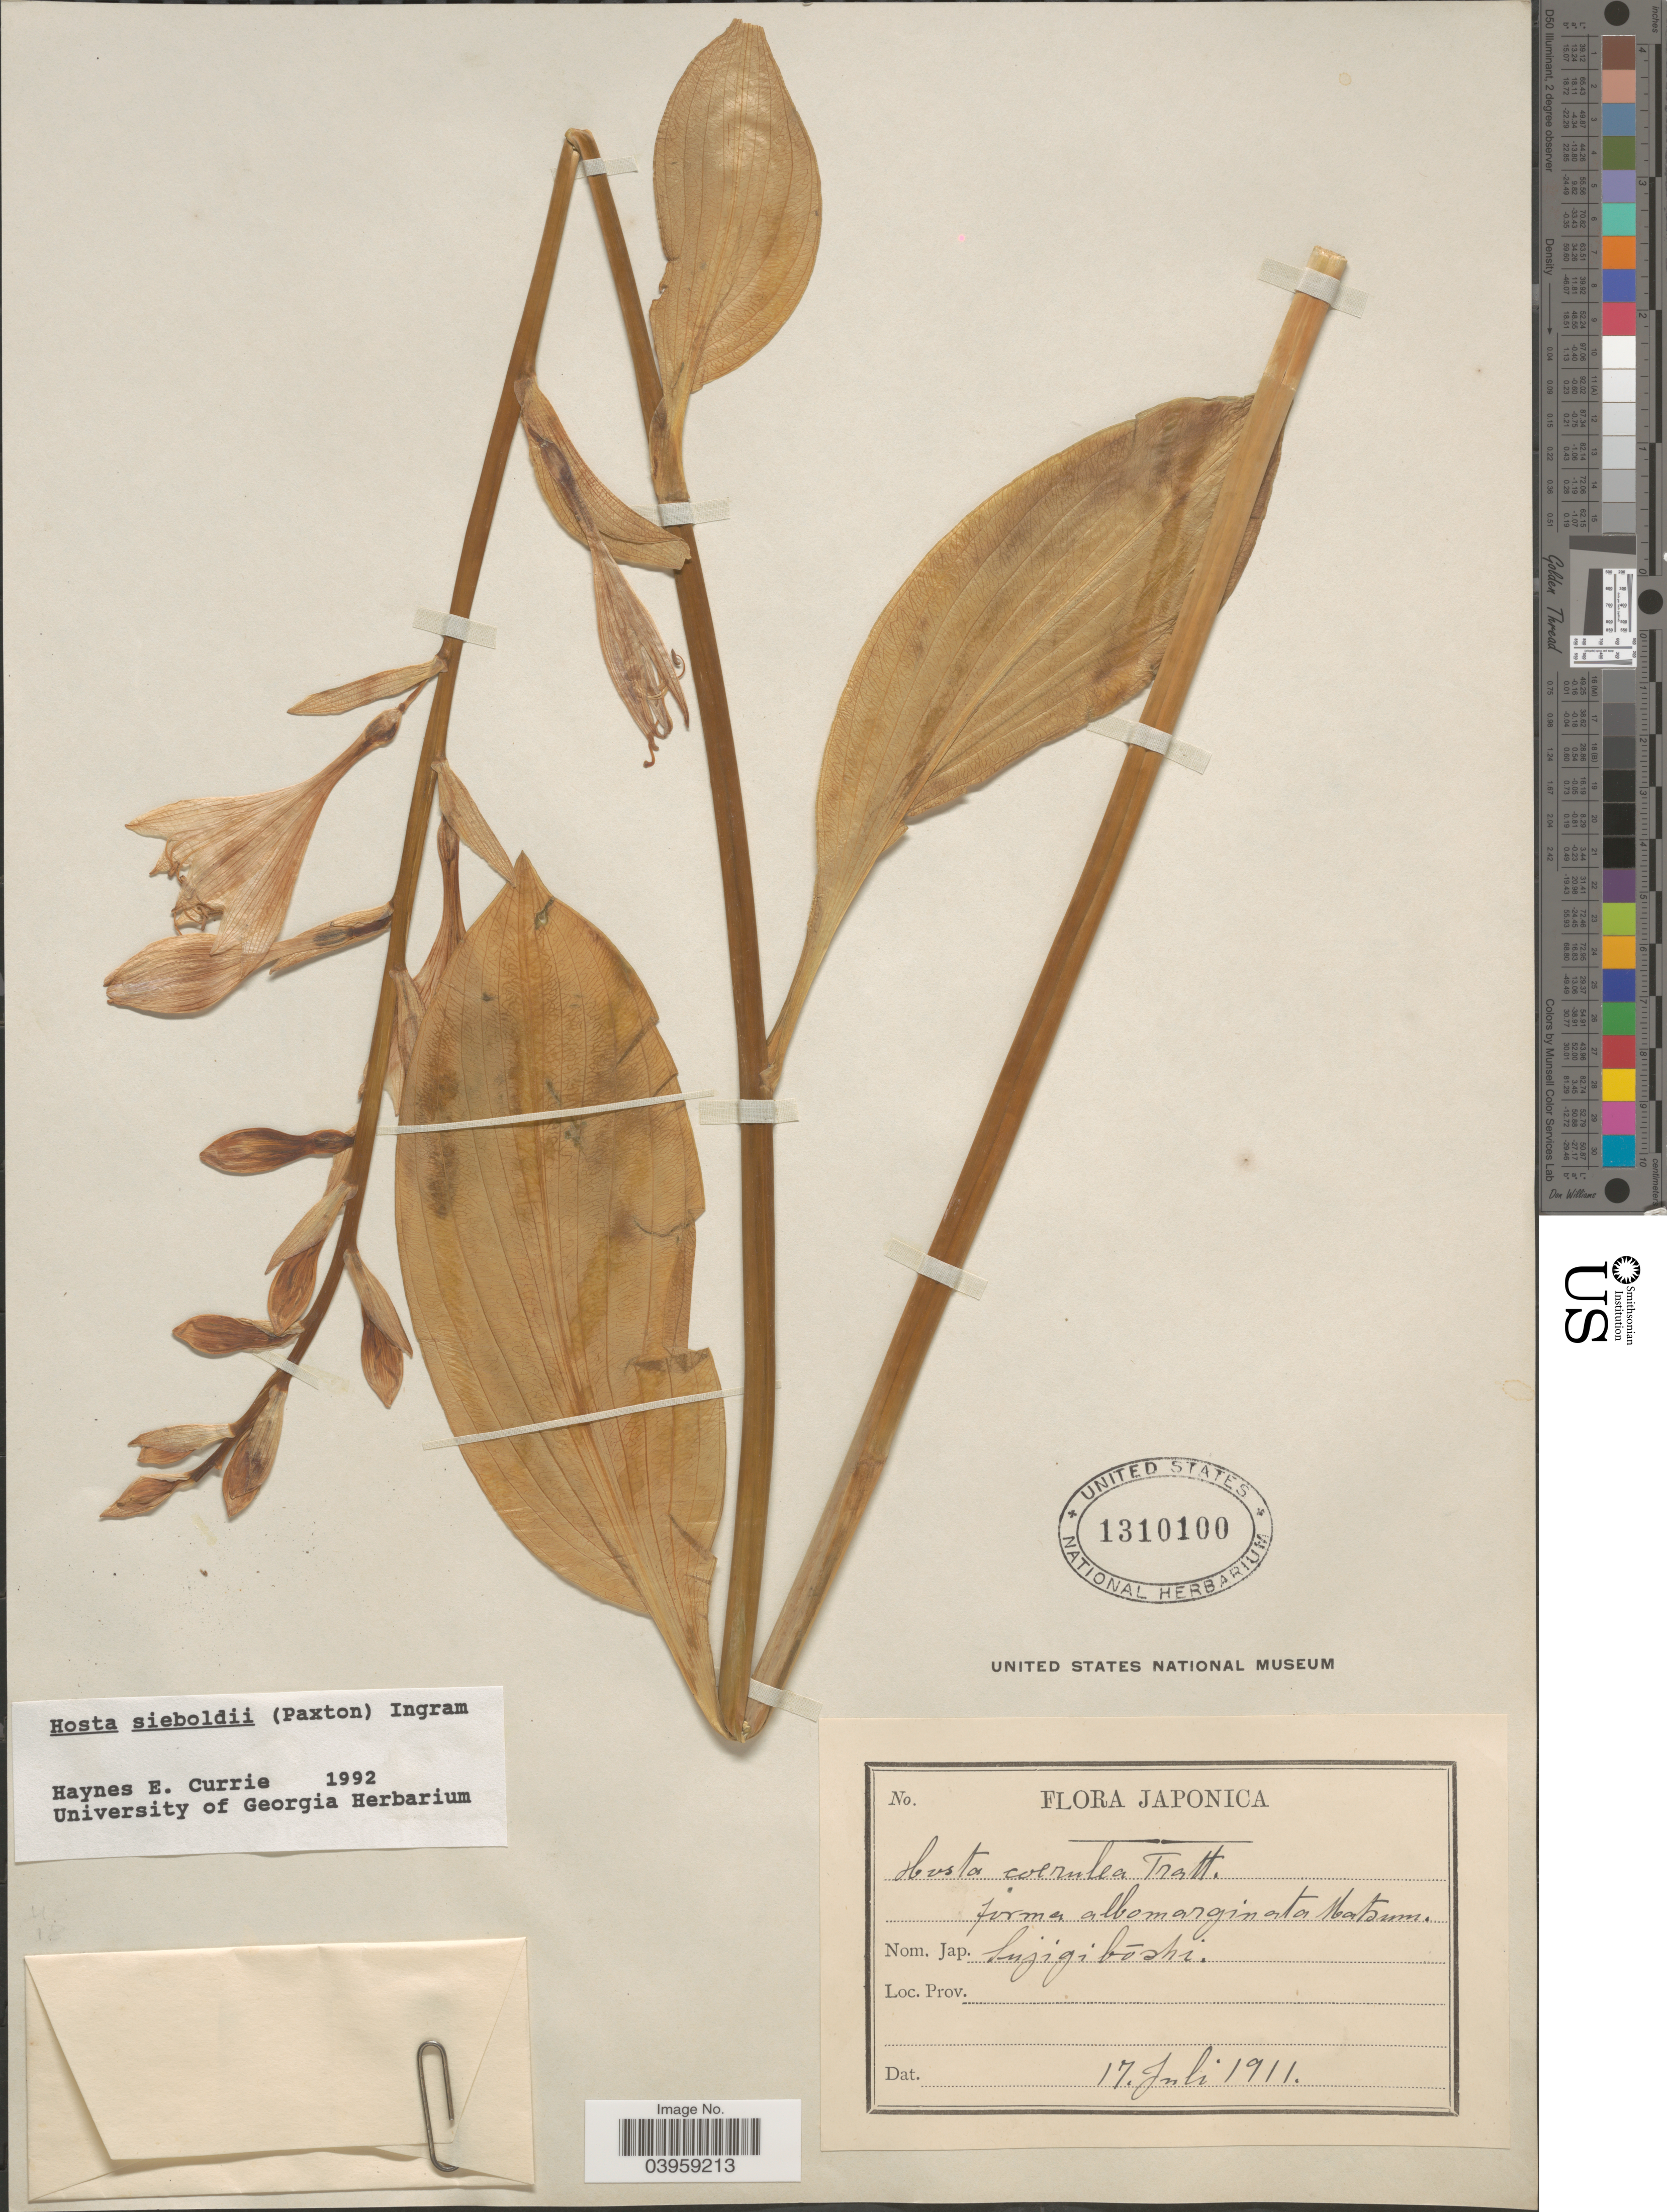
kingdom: Plantae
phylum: Tracheophyta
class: Liliopsida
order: Asparagales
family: Asparagaceae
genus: Hosta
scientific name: Hosta sieboldii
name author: (Paxton) J.W. Ingram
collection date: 1911-07-17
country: Japan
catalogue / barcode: US 1310100